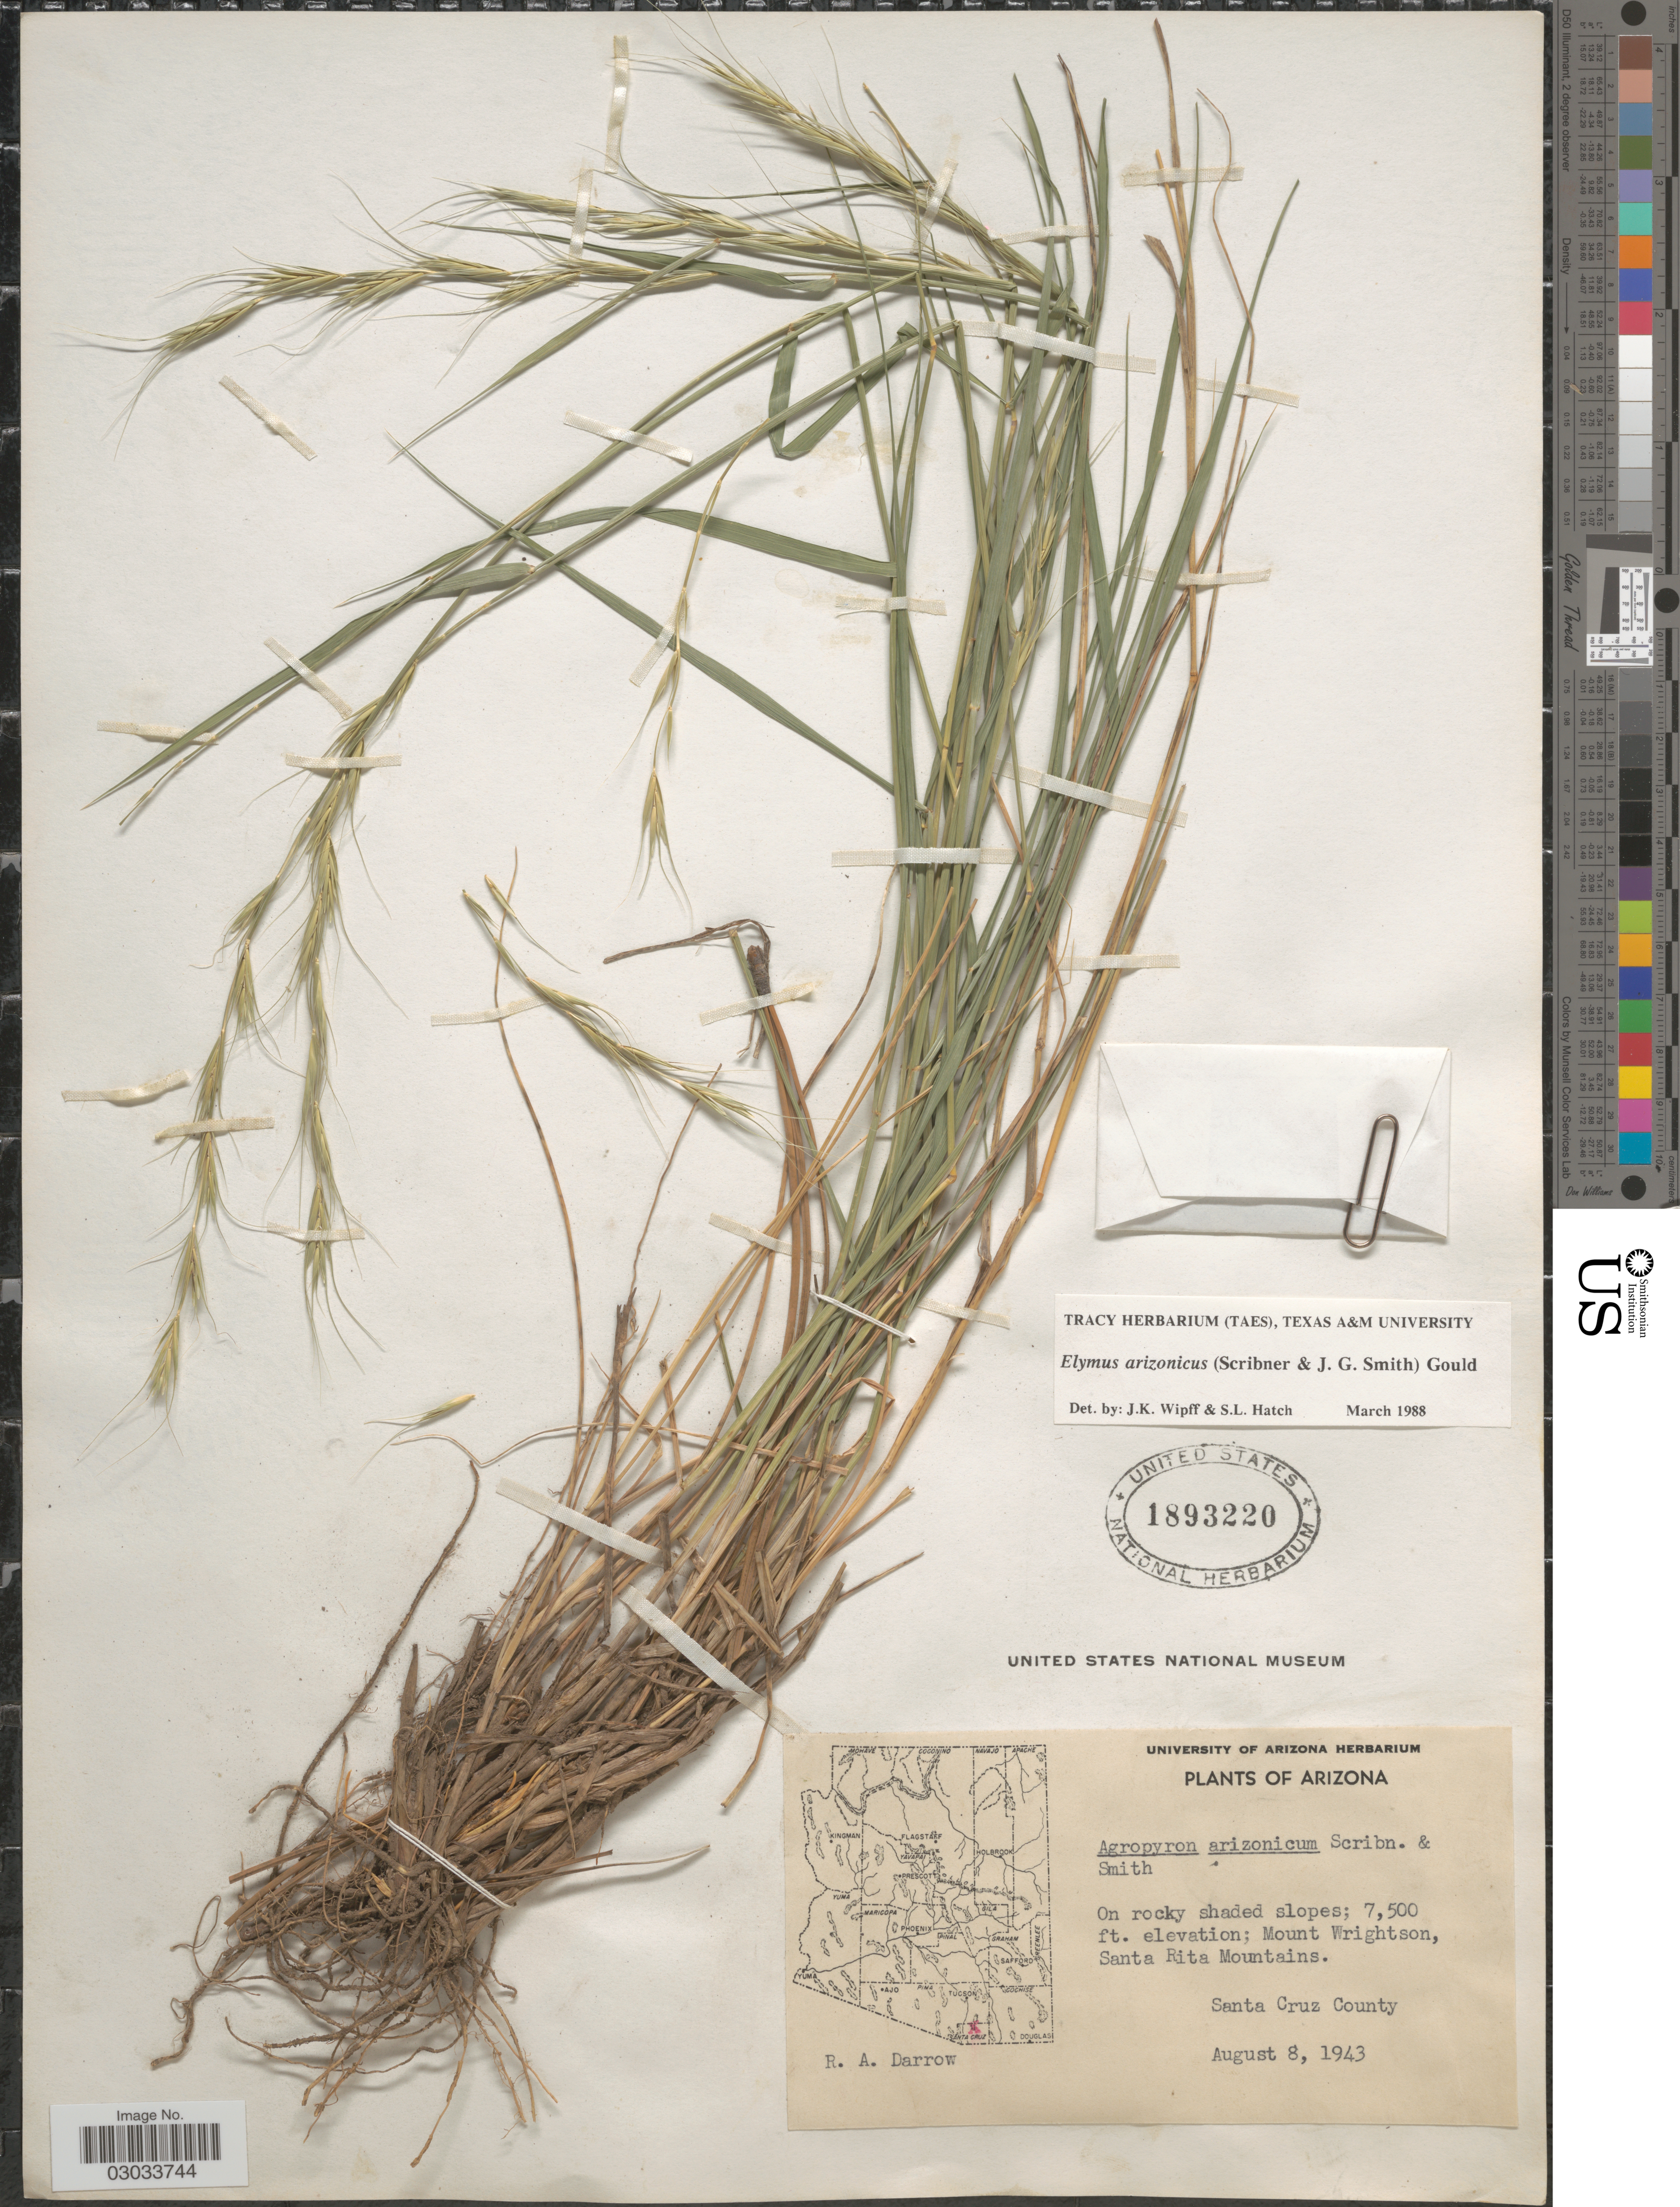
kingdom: Plantae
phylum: Tracheophyta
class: Liliopsida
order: Poales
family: Poaceae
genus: Elymus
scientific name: Elymus trachycaulus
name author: (Link) Gould ex Shinners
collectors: R. A. Darrow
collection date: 1943-08-08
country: United States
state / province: Arizona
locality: Mount Wrightson, Santa Rita Mountains. Santa Cruz County.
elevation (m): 2286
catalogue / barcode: US 1893220